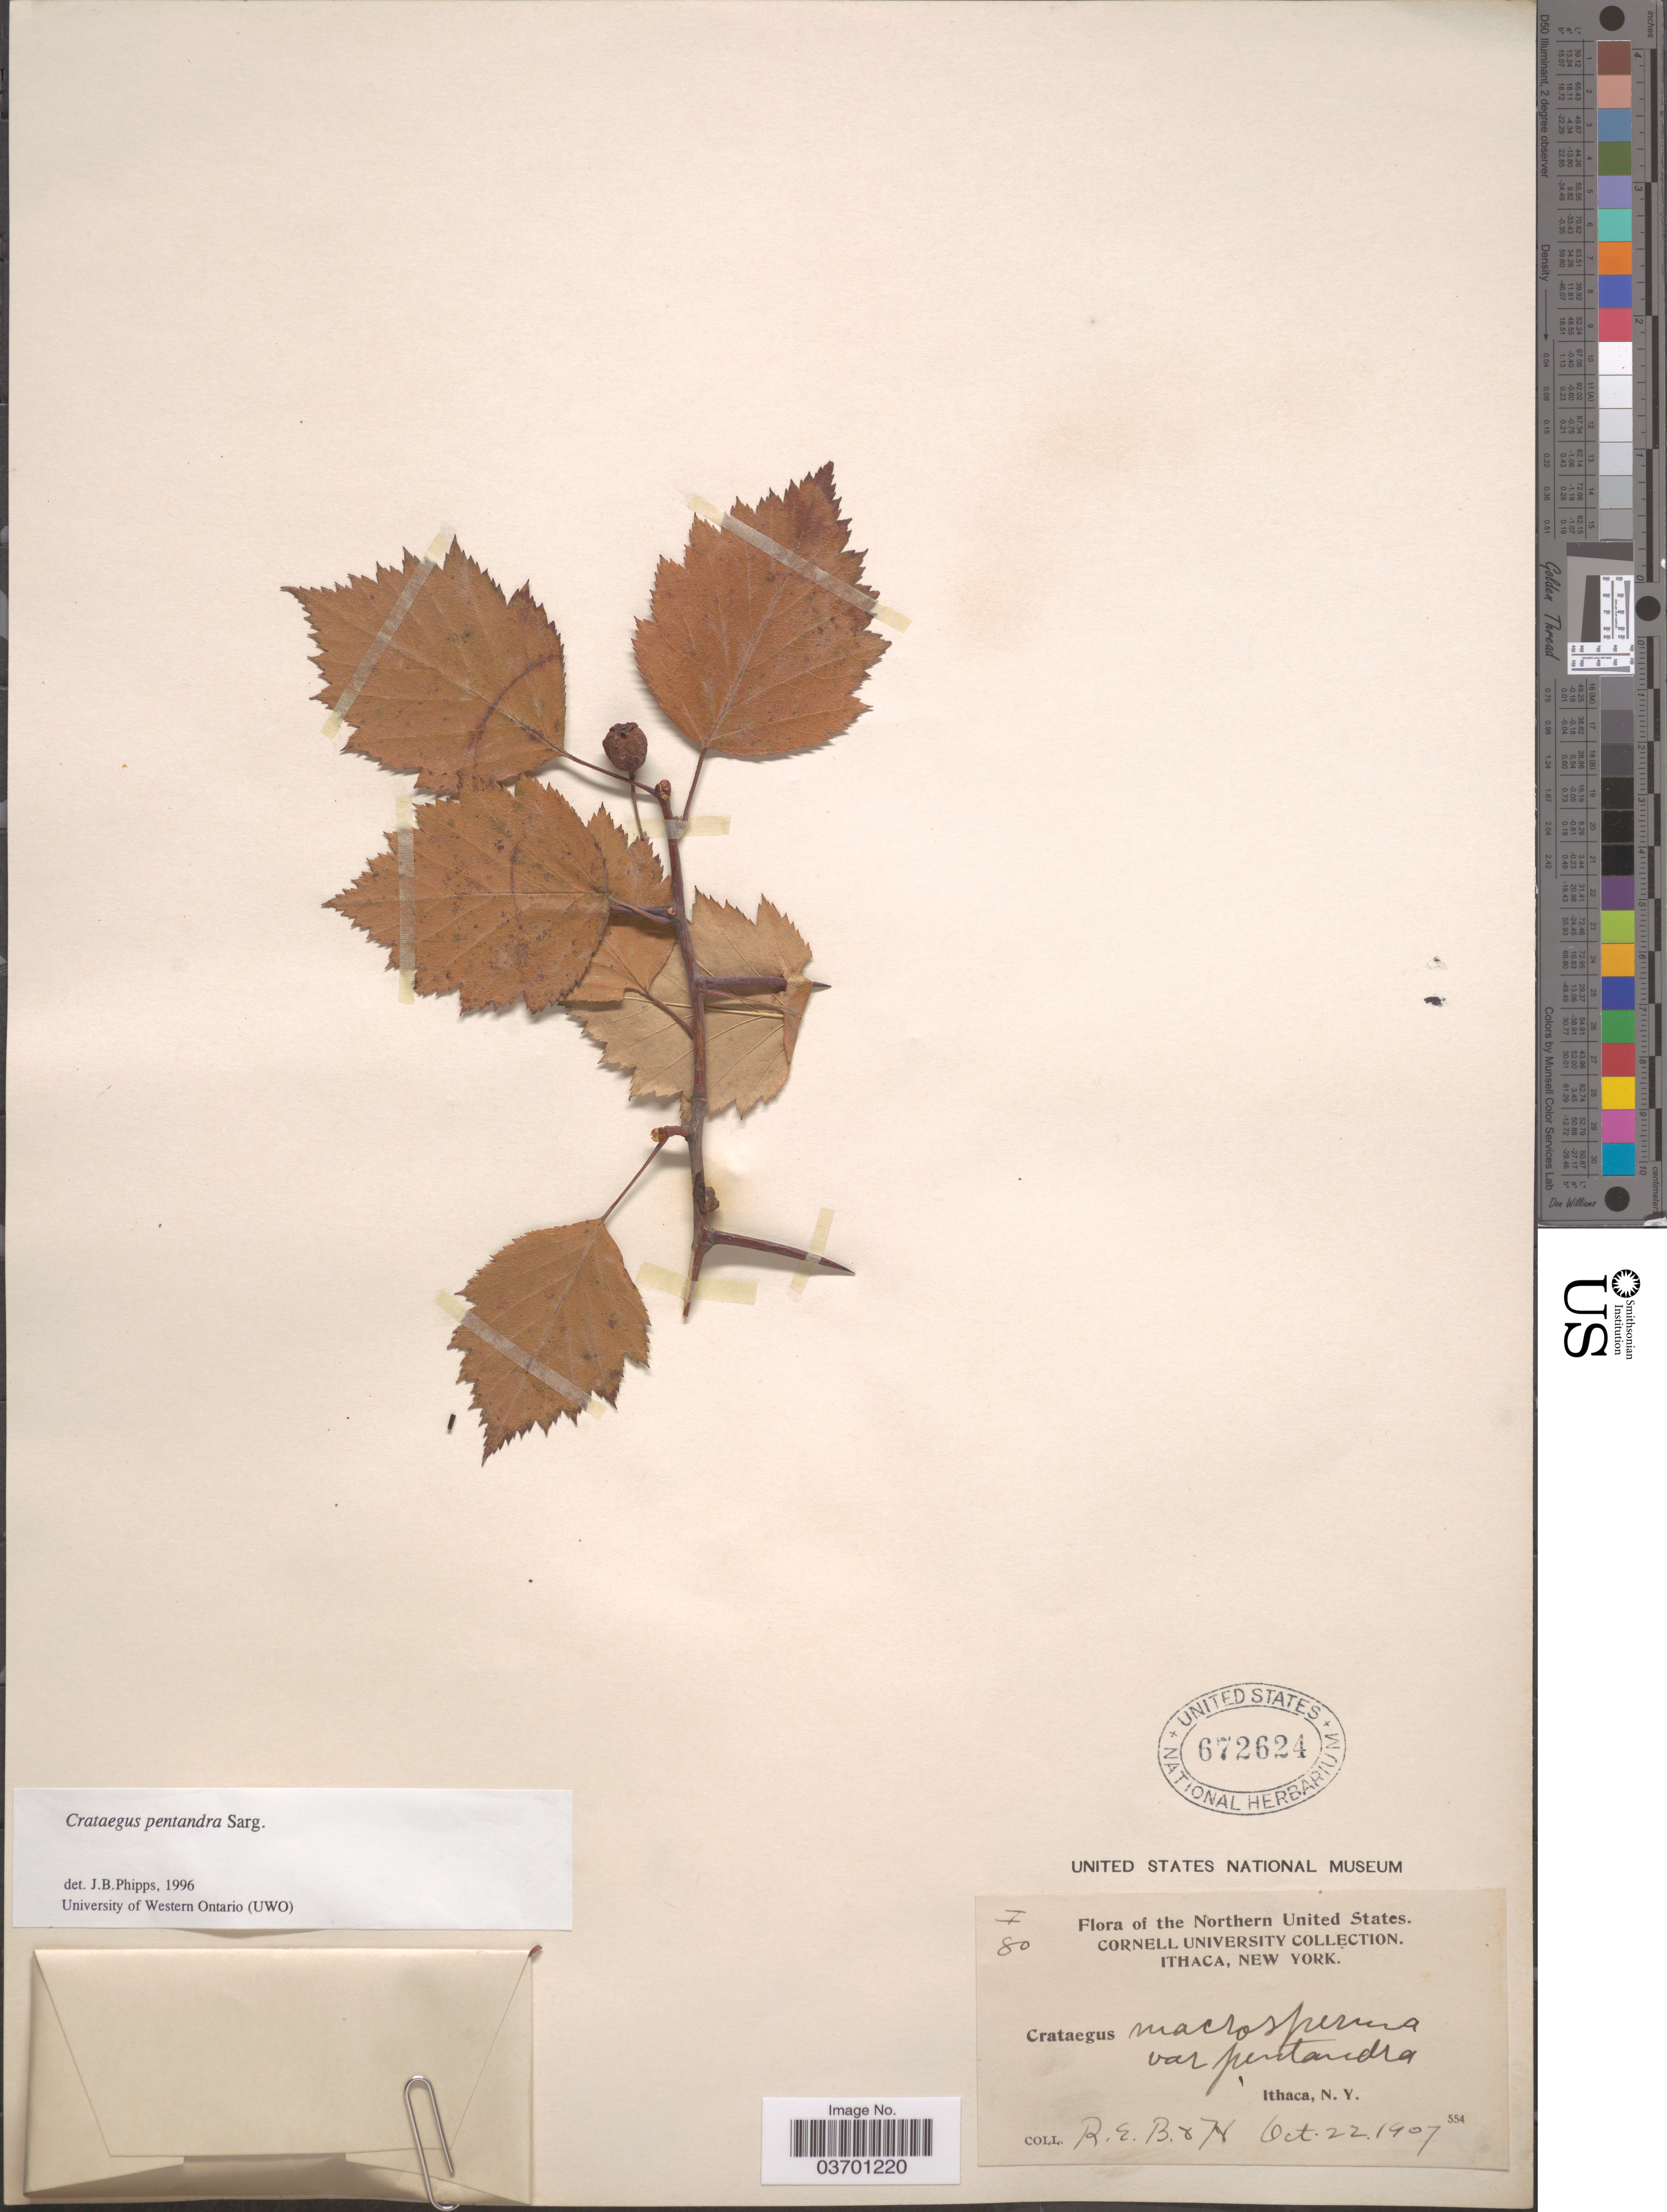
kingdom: Plantae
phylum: Tracheophyta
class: Magnoliopsida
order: Rosales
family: Rosaceae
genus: Crataegus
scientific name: Crataegus pentandra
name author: Sarg.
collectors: R.E.B. & H.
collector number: I80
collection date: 1907-10-22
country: United States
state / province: New York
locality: Northern United States. Ithaca.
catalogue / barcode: US 672624